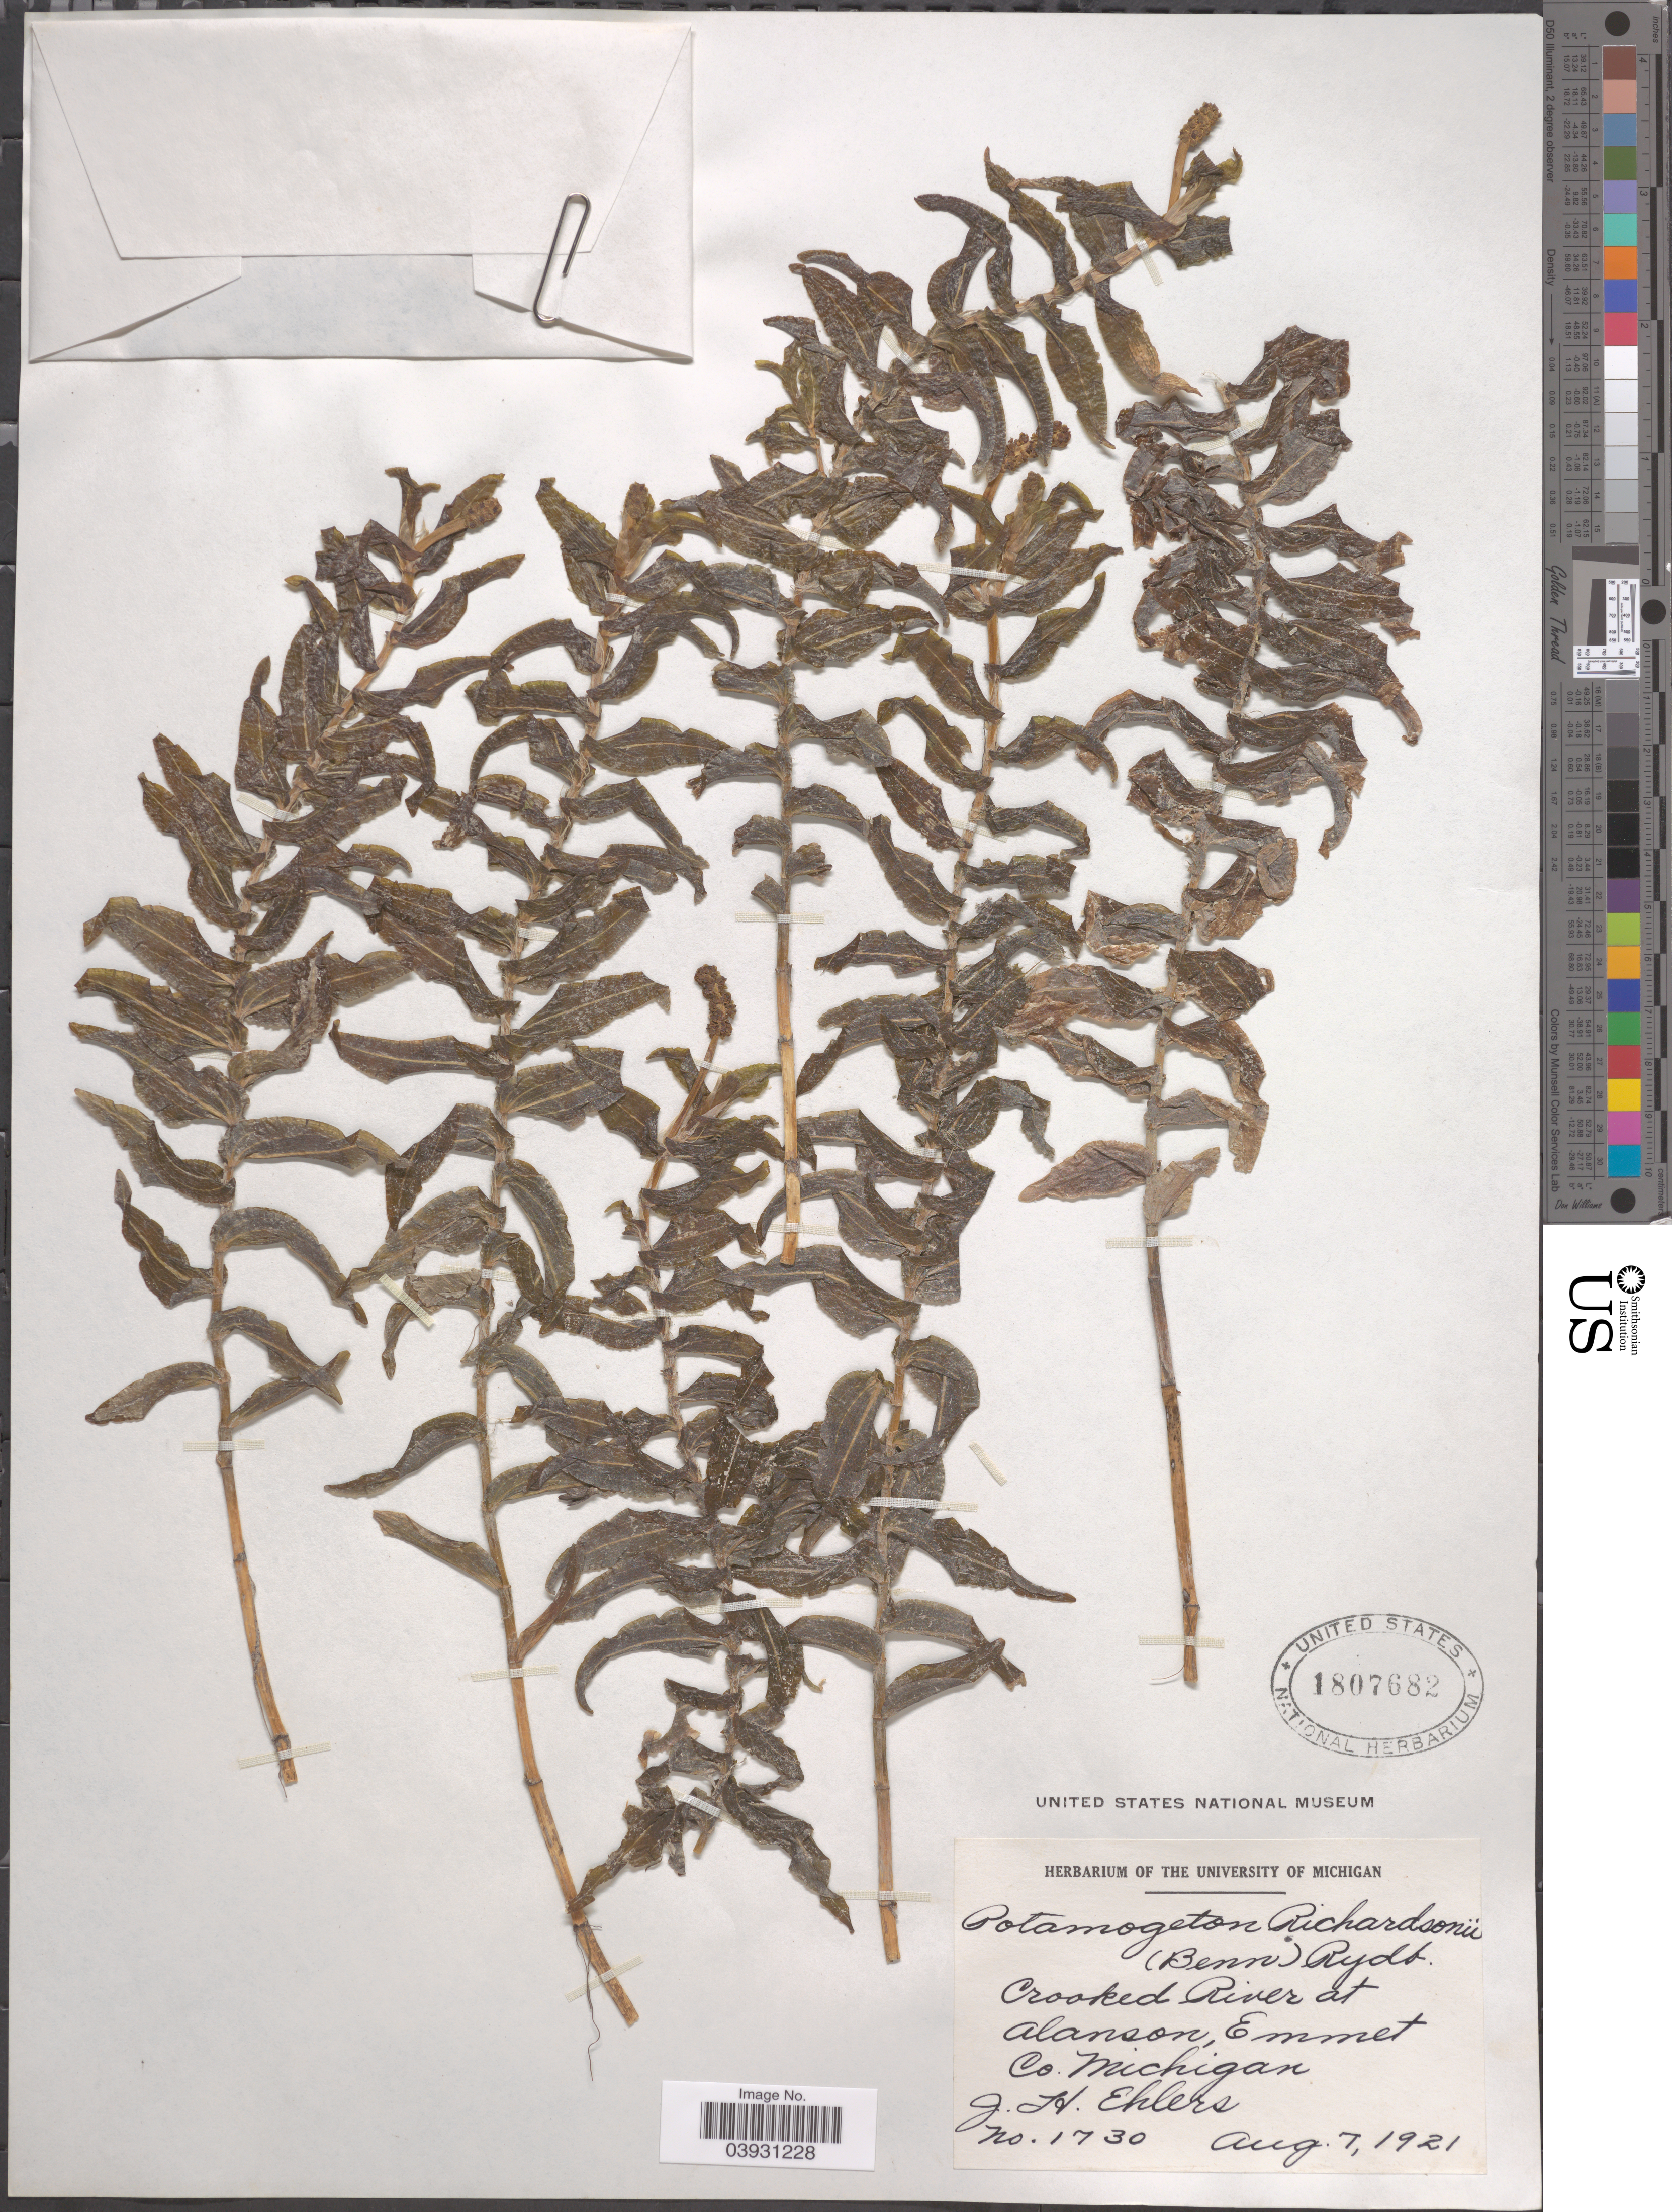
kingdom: Plantae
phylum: Tracheophyta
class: Liliopsida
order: Alismatales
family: Potamogetonaceae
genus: Potamogeton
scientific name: Potamogeton richardsonii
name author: (A.W. Benn.) Rydb.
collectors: J. H. Ehlers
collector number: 1730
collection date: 1921-08-07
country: United States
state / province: Michigan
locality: Crooked River at Alanson, Emmet Co.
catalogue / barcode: US 1807682